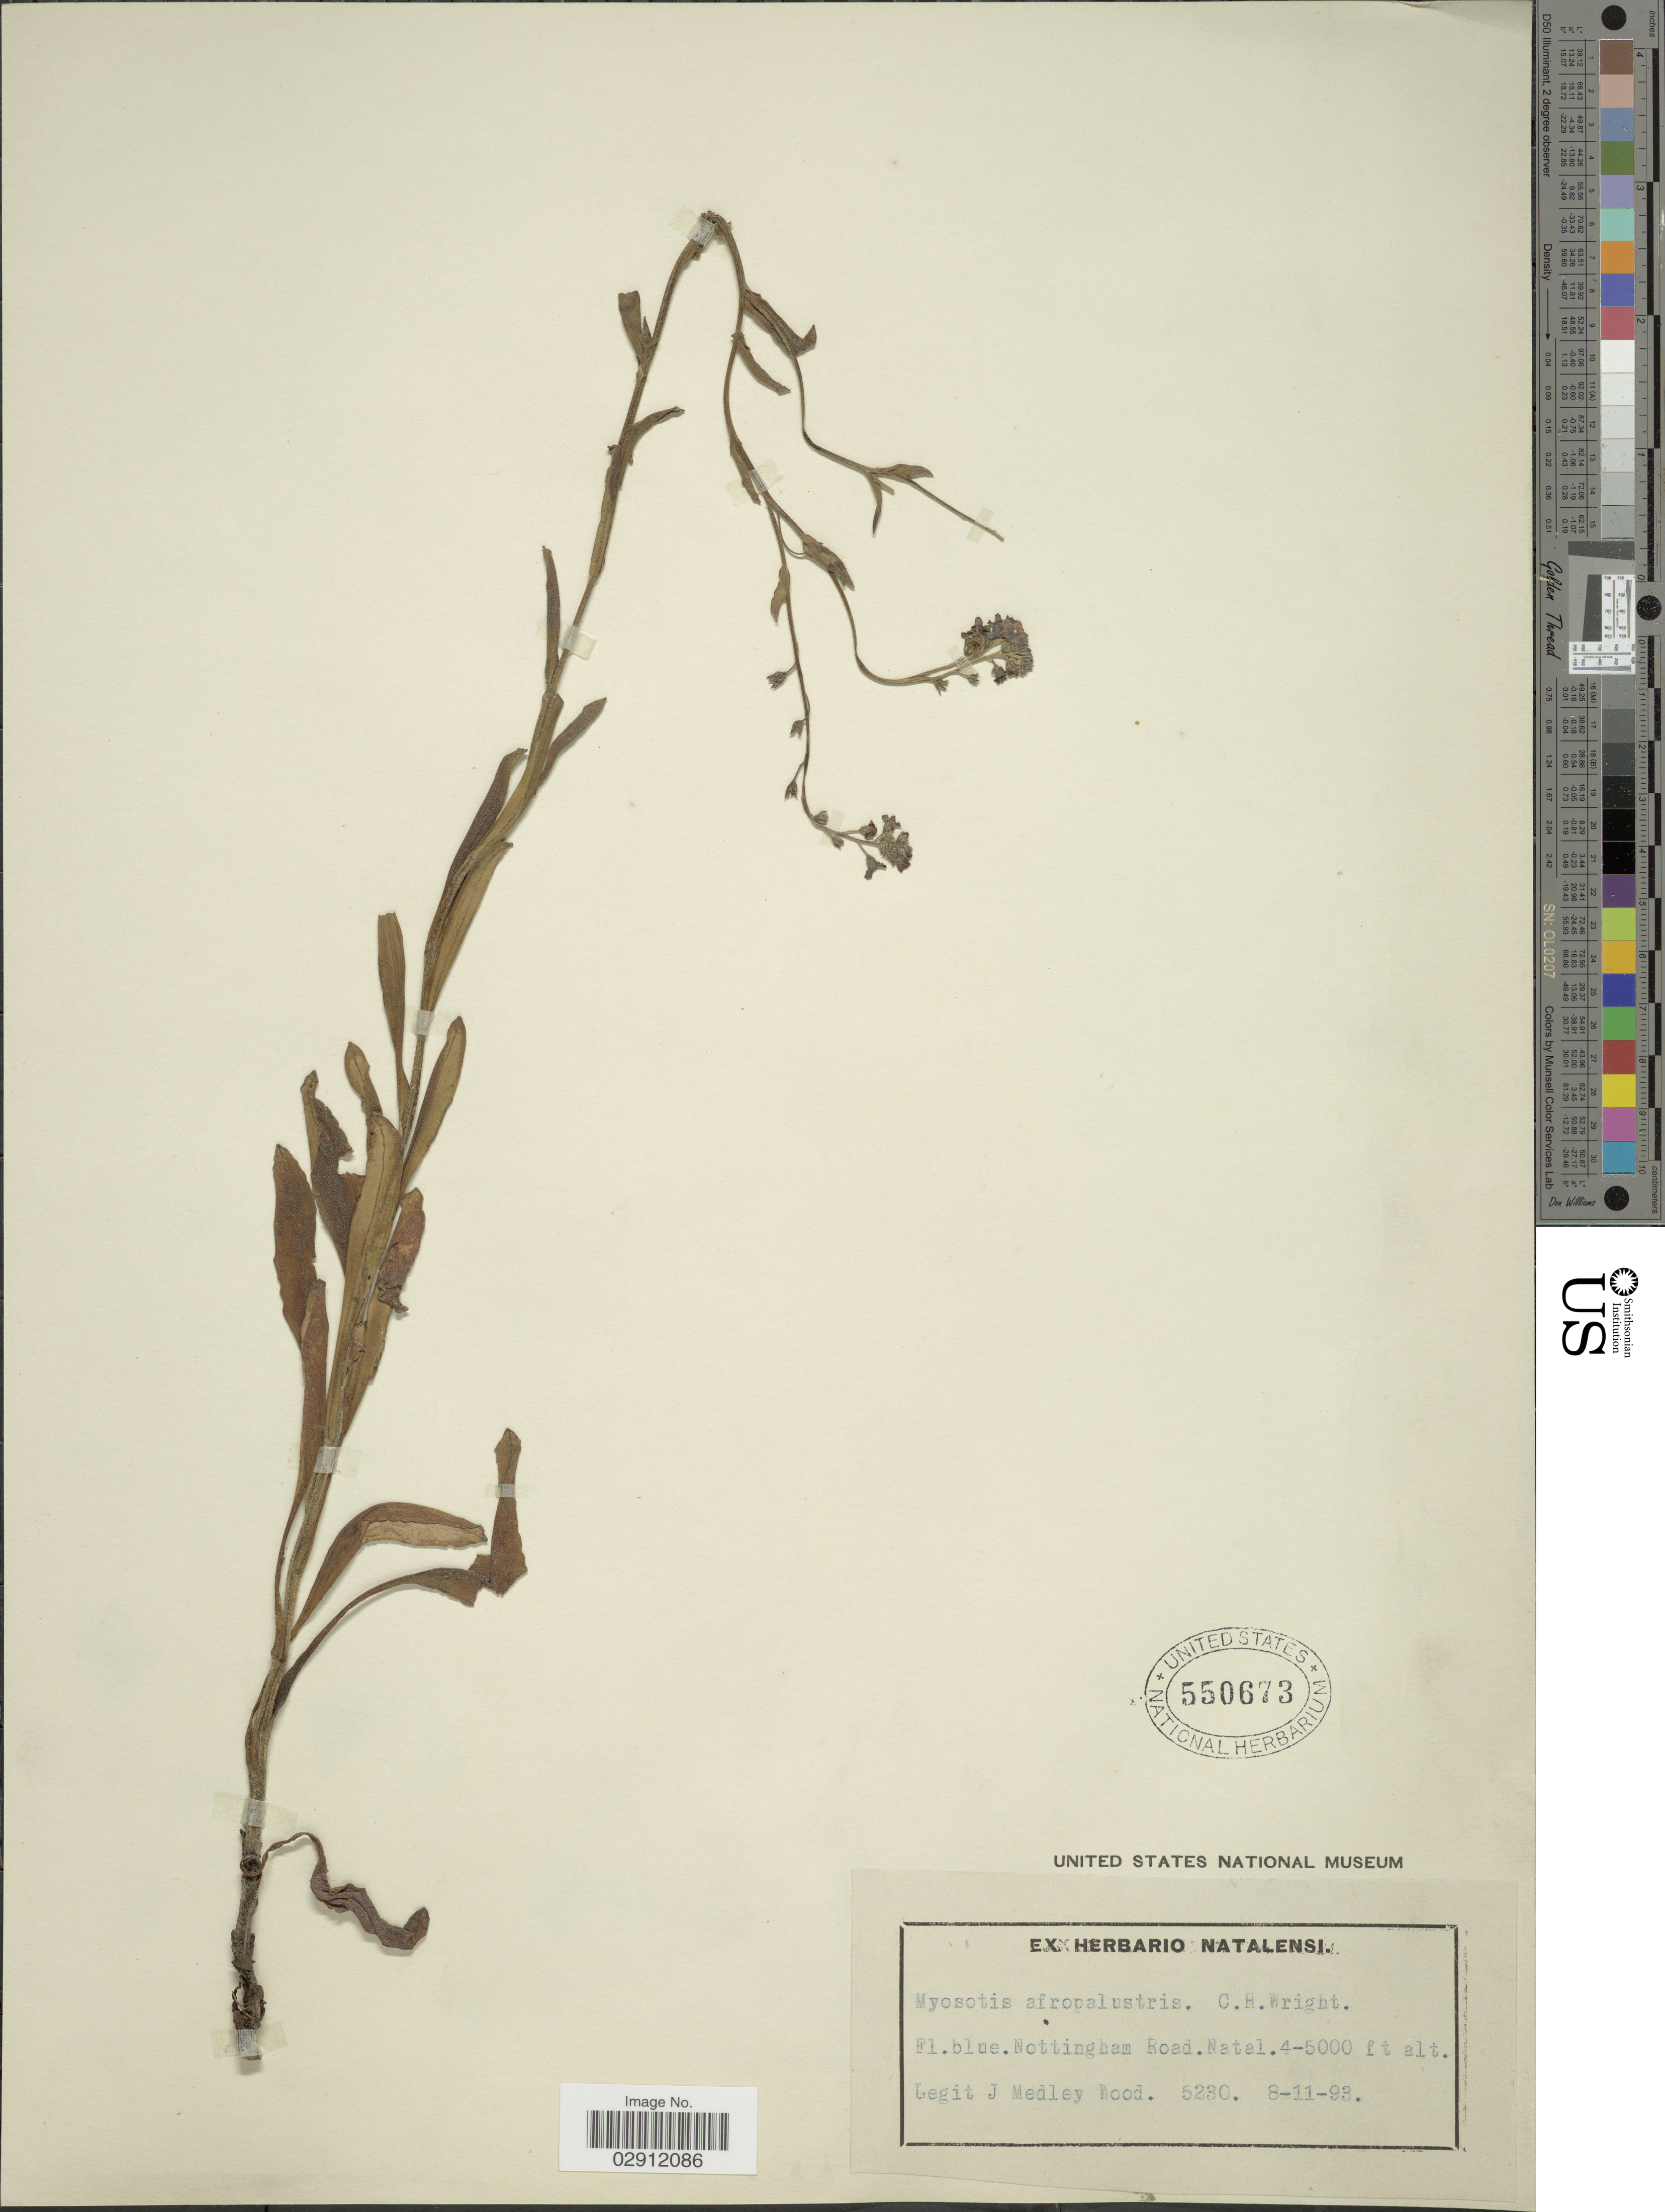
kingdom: Plantae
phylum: Tracheophyta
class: Magnoliopsida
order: Boraginales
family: Boraginaceae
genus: Myosotis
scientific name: Myosotis afropalustris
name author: C.H. Wright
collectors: J. Medley Wood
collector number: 5230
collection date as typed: Transcribed d/m/y: 8/11/93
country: South Africa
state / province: KwaZulu-Natal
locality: Nottingham Road. Natal.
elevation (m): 1219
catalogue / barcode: US 550673